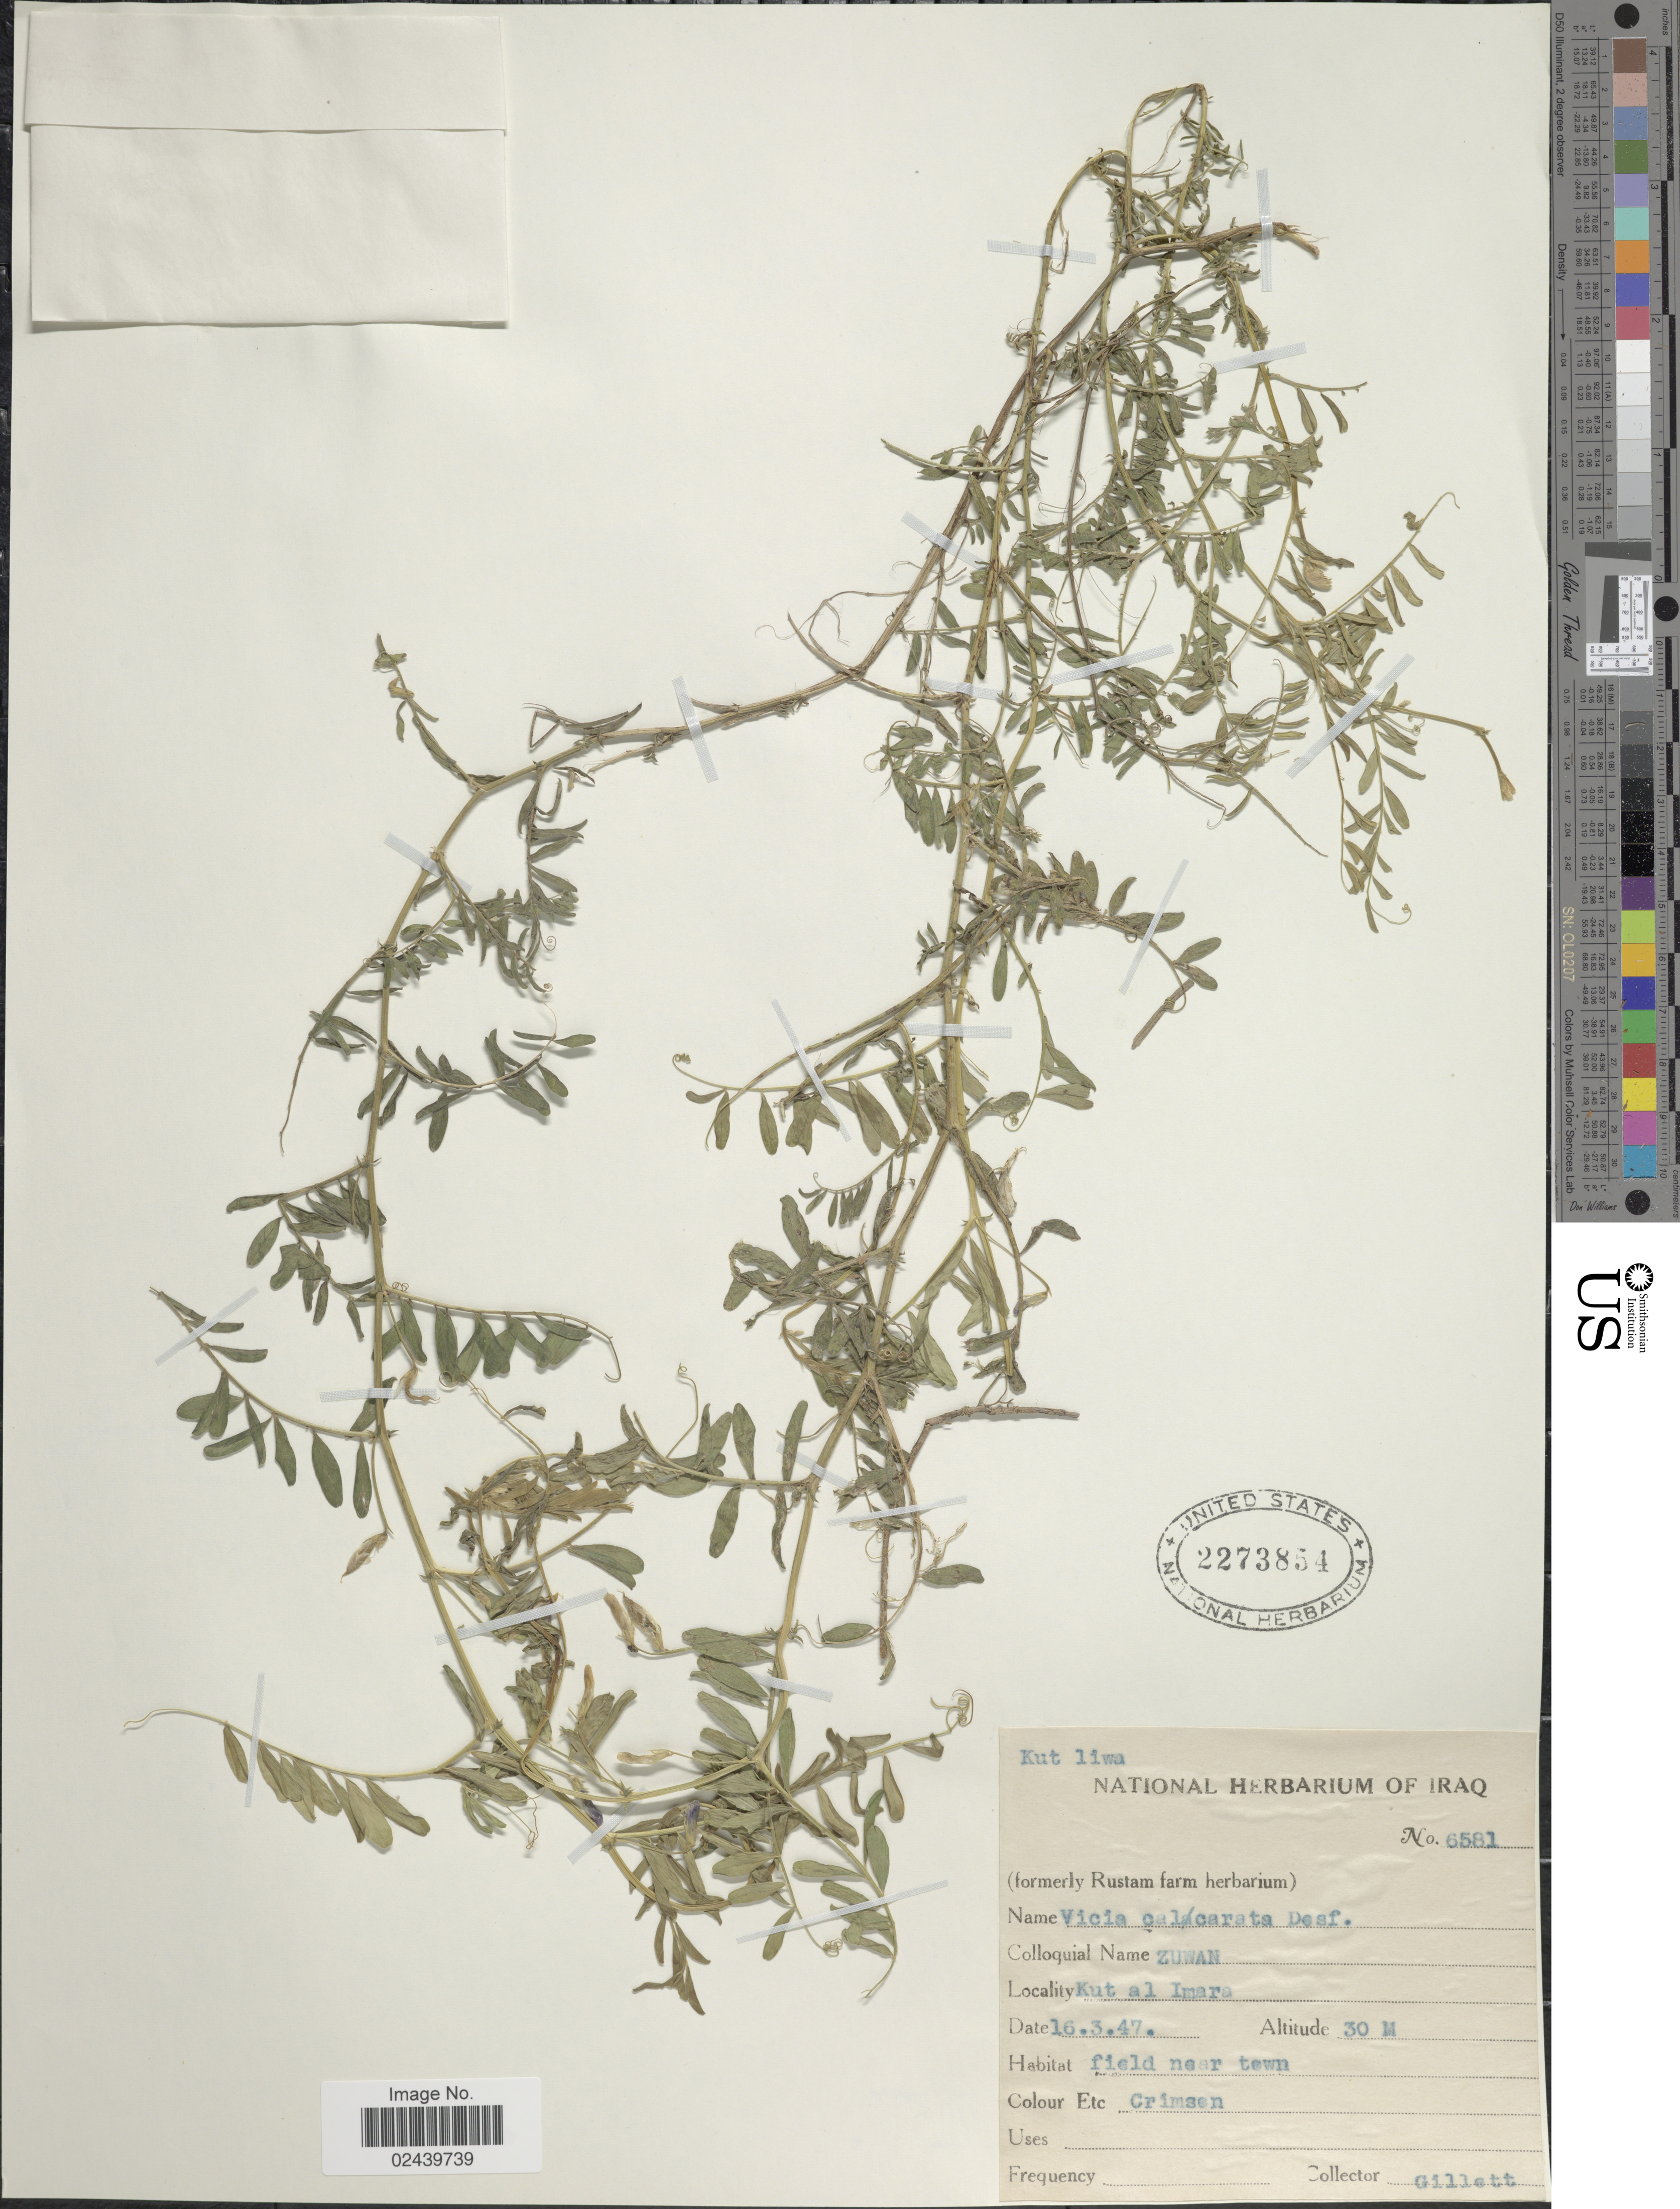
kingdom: Plantae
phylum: Tracheophyta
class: Magnoliopsida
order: Fabales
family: Fabaceae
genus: Vicia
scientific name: Vicia monantha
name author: Retz.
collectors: Gillett, --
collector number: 6581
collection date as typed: Transcribed d/m/y: 16/3/47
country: Iraq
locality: Kut liwa. Kut al Imara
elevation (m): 30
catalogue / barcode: US 2273854